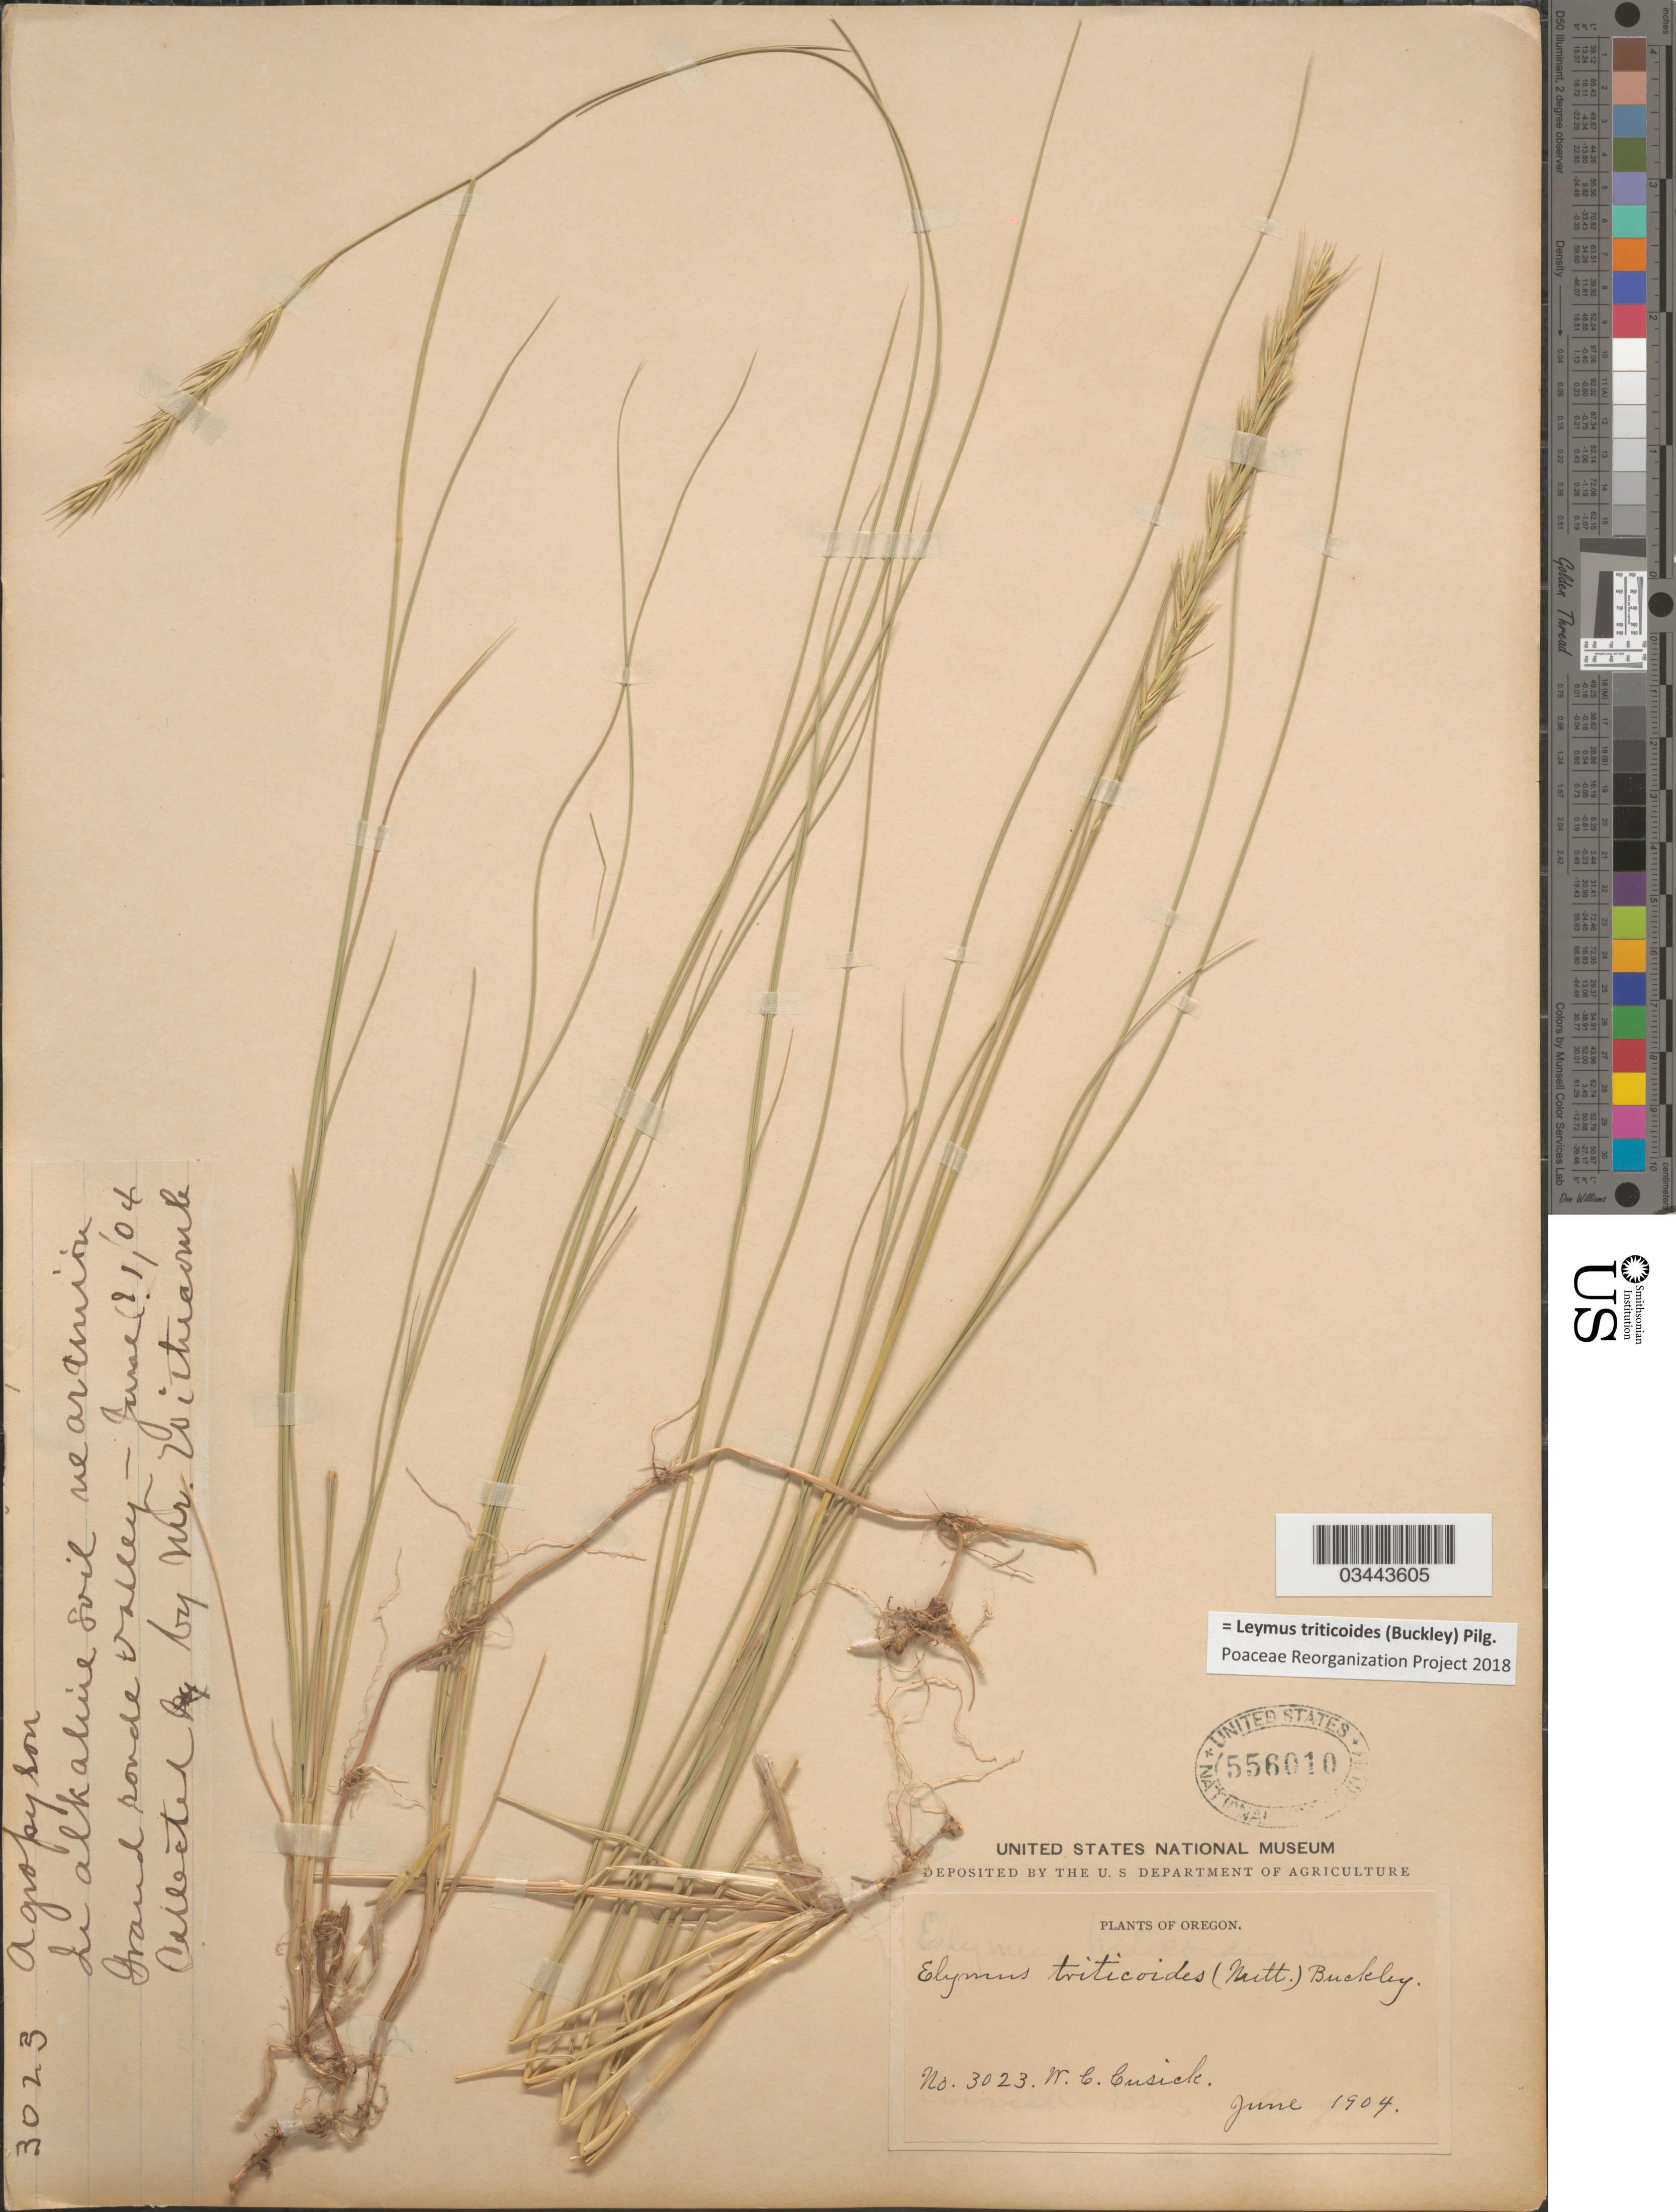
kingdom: Plantae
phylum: Tracheophyta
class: Liliopsida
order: Poales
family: Poaceae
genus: Leymus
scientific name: Leymus triticoides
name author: (Buckley) Pilg.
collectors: W. C. Cusick & Withecombe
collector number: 3023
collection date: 1904-06-08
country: United States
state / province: Oregon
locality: In alkaline soil near Union Grand ronde Valley.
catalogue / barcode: US 556010